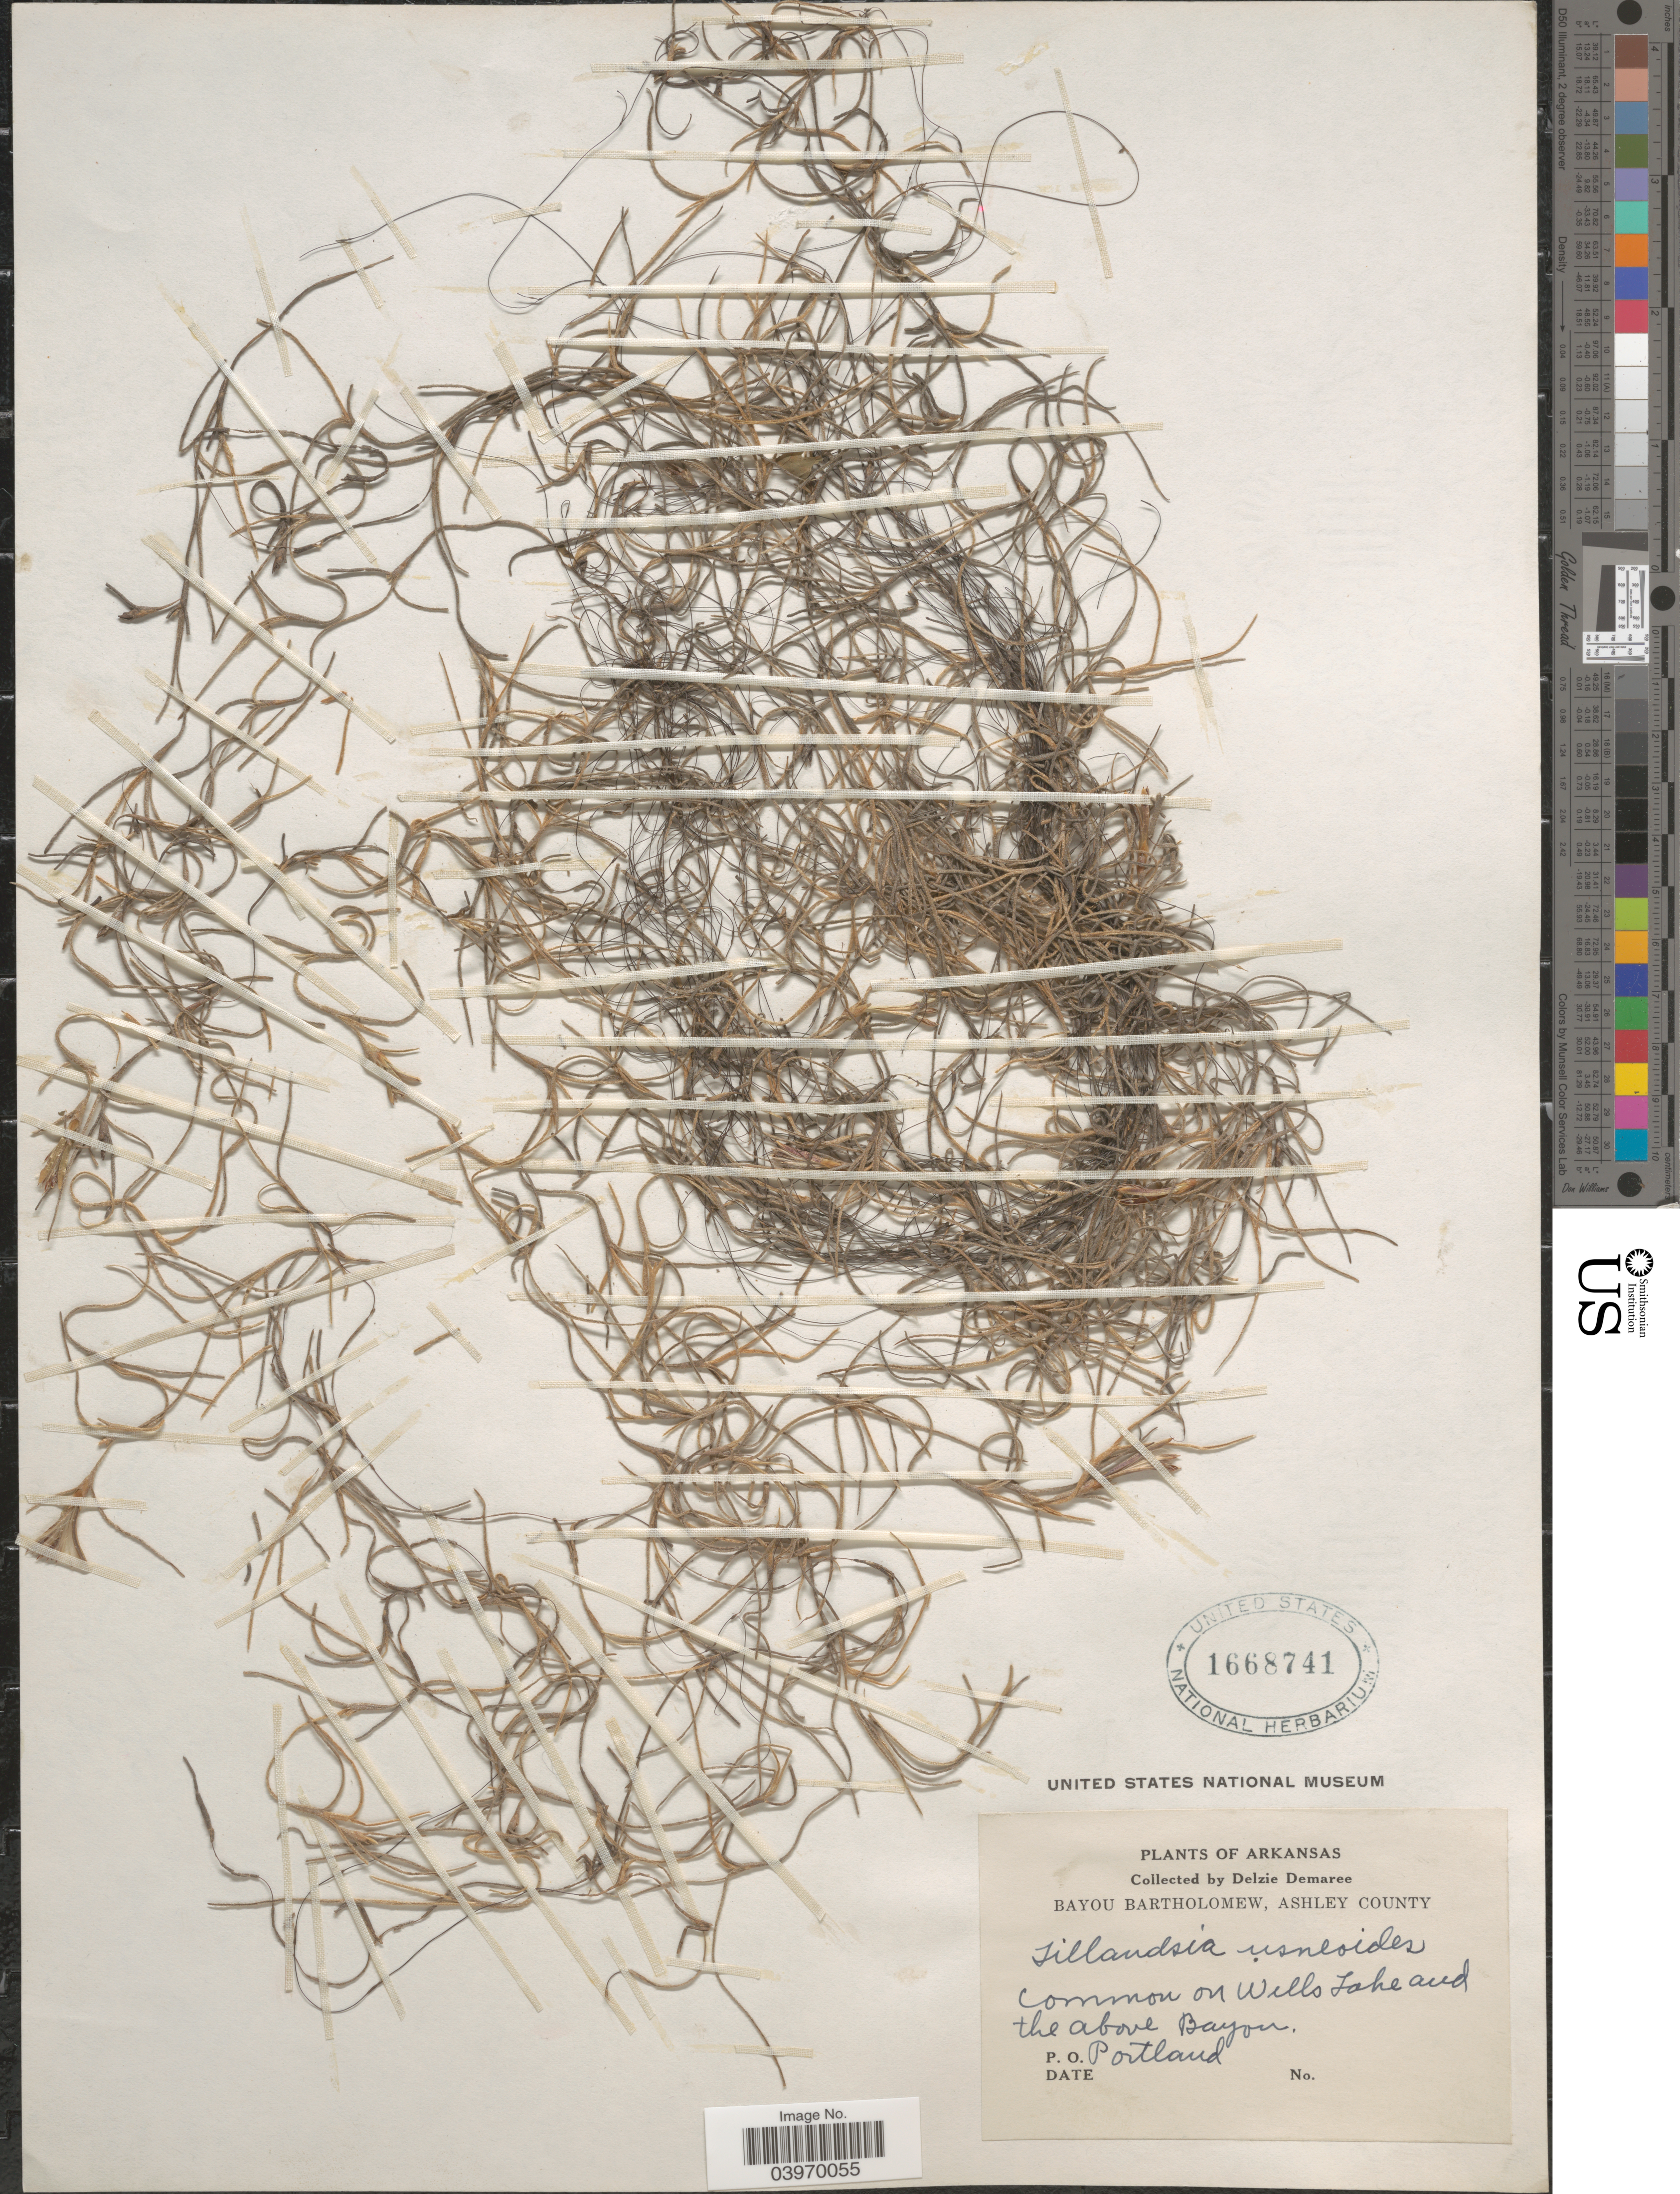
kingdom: Plantae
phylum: Tracheophyta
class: Liliopsida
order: Poales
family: Bromeliaceae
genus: Tillandsia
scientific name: Tillandsia usneoides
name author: (L.) L.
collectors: D. Demaree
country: United States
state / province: Arkansas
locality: Bayou Bartholomew, Ashley County. Common on Wells Lake and the above Bayon. P.O. Portland.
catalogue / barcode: US 1668741